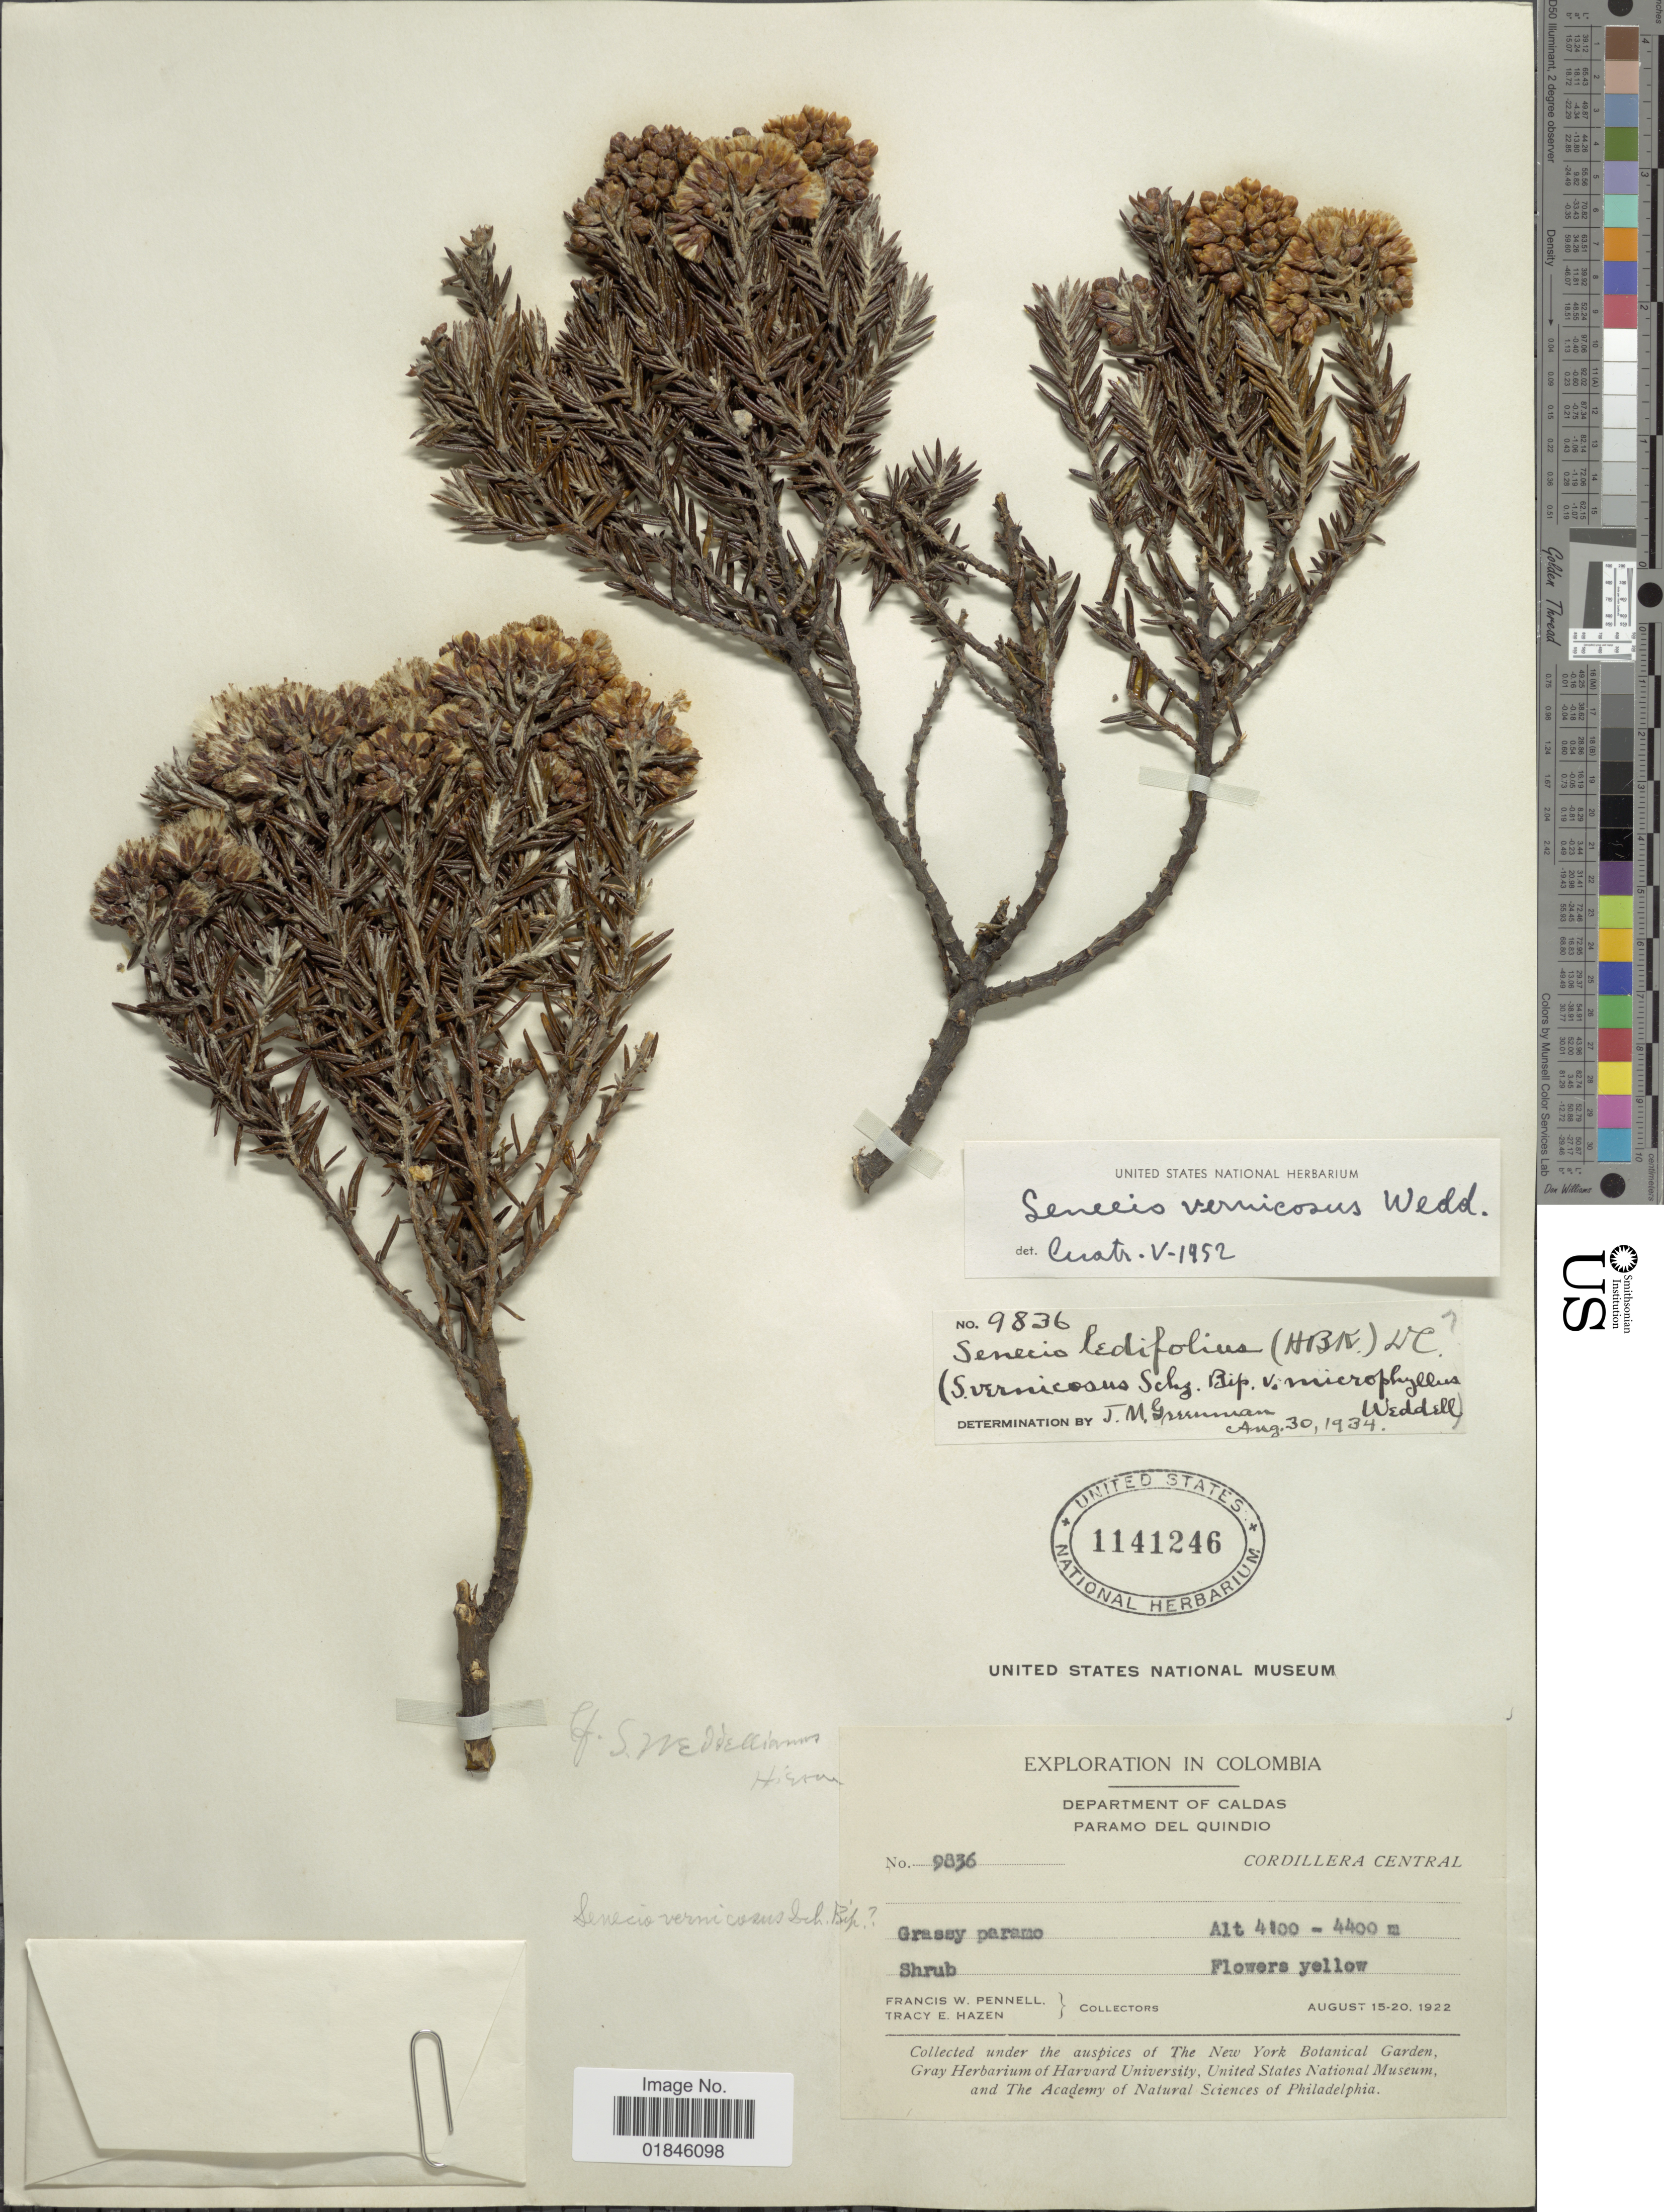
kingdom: Plantae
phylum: Tracheophyta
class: Magnoliopsida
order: Asterales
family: Asteraceae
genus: Pentacalia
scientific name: Pentacalia vernicosa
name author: (Sch. Bip. ex Wedd.) Cuatrec.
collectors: F. W. Pennell & T. E. Hazen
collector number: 9836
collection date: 1922-08-15/1922-08-20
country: Colombia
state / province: Caldas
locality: Department of Caldas. Paramo del Quindio. Cordillera Central. Grassy paramo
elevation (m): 4100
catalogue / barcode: US 1141246